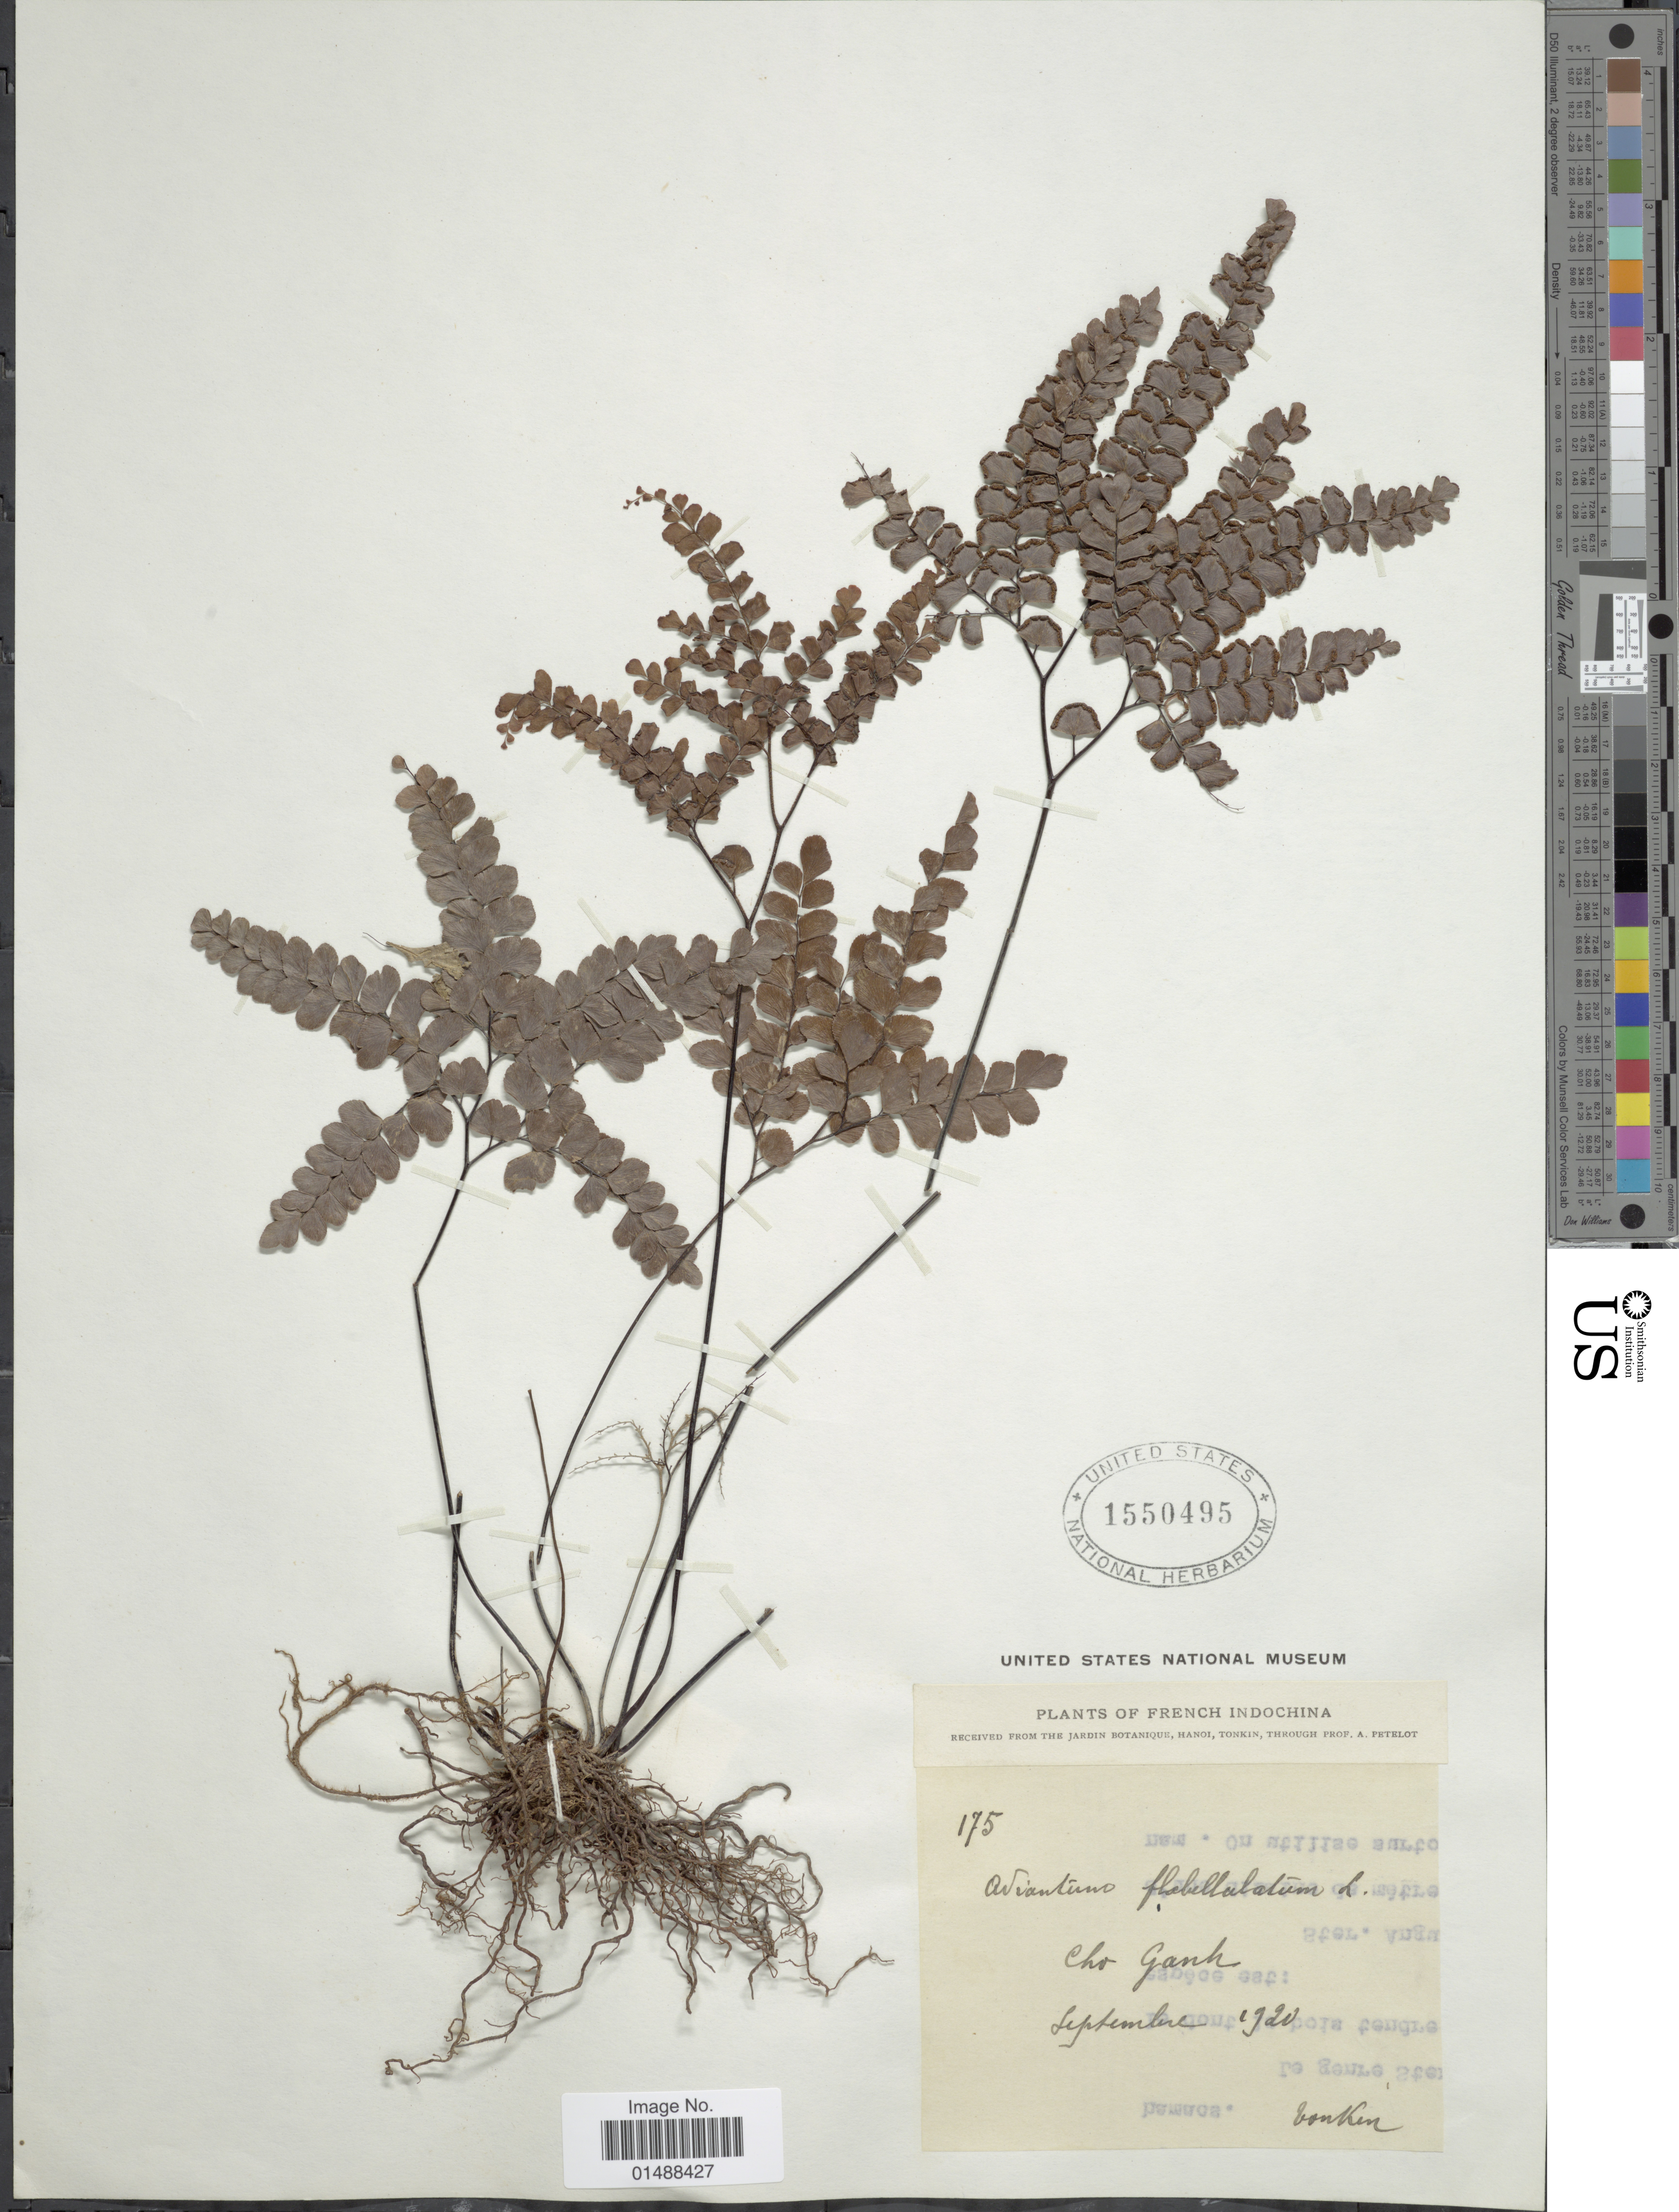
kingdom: Plantae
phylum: Tracheophyta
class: Polypodiopsida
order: Polypodiales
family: Pteridaceae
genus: Adiantum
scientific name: Adiantum flabellulatum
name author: L.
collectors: A. Petelot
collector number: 175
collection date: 1920-09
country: Vietnam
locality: Tonkin. French Indochina, Cho Ganh.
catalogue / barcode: US 1550495